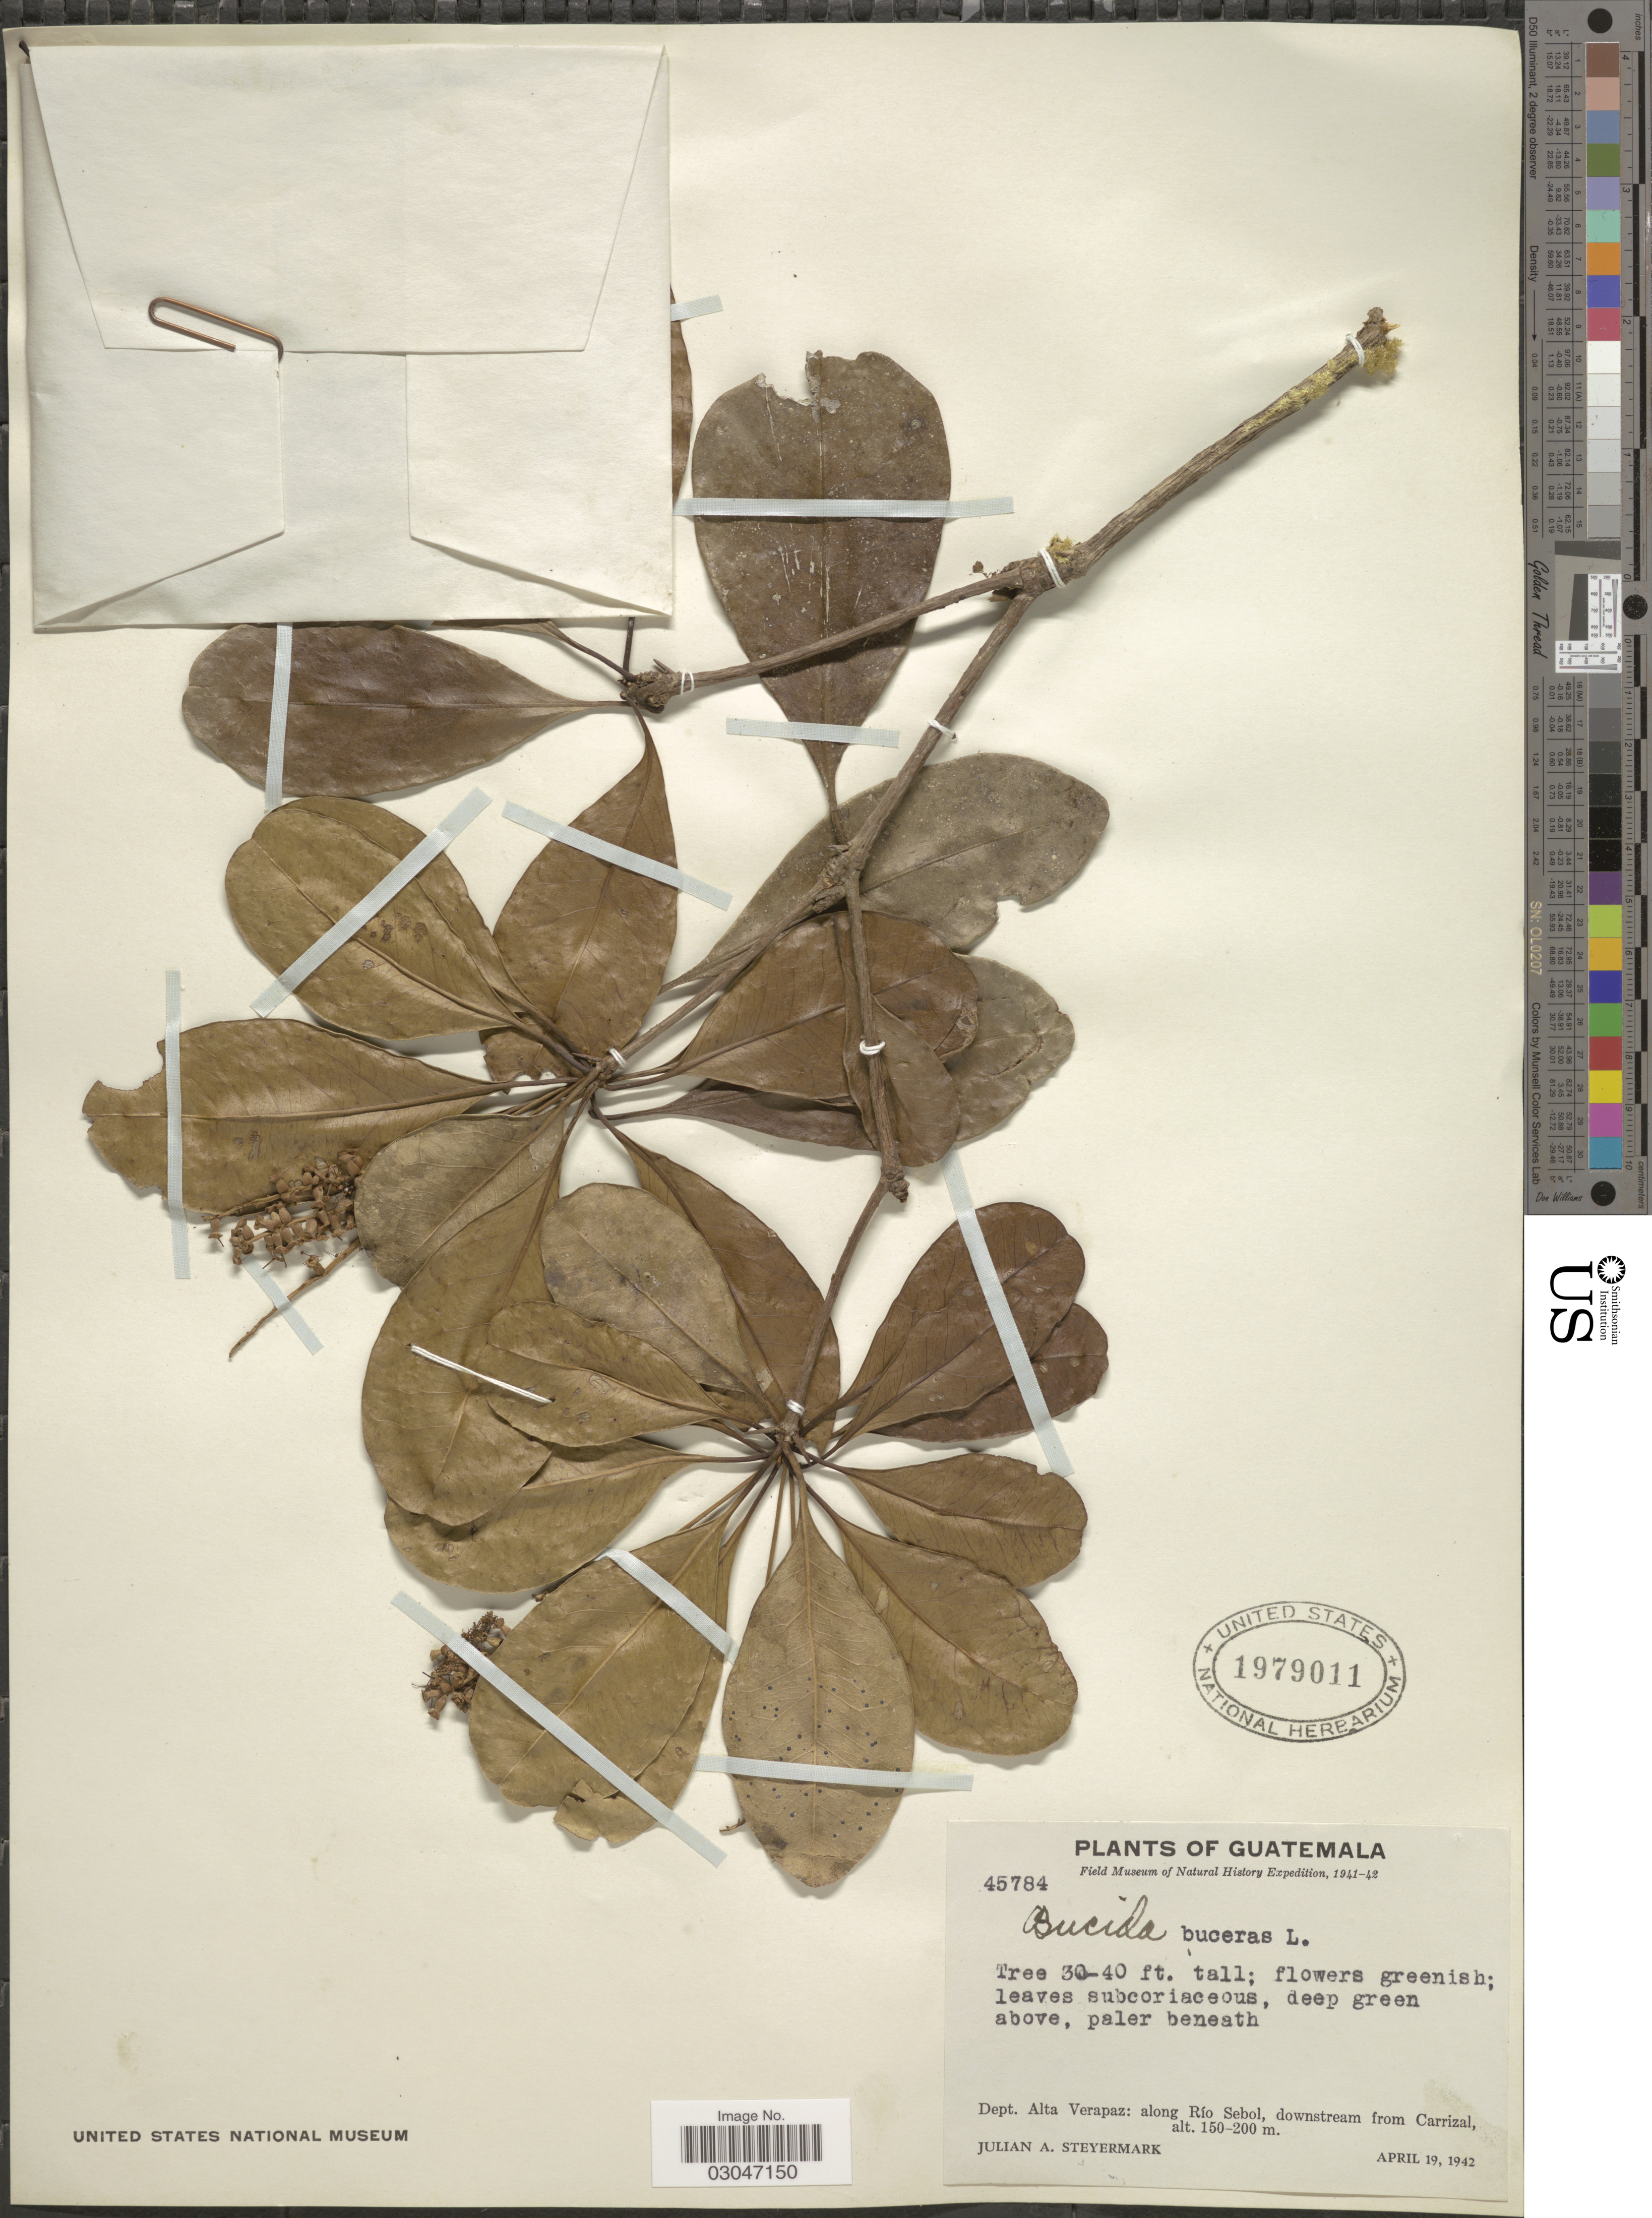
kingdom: Plantae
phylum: Tracheophyta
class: Magnoliopsida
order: Myrtales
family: Combretaceae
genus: Terminalia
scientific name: Terminalia buceras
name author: (L.) C. Wright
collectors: J. Steyermark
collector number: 45784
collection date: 1942-04-19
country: Guatemala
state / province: Alta Verapaz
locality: Dept. Alta Verapaz: along Río Sebol, downstream from Carrizal.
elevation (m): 150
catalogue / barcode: US 1979011